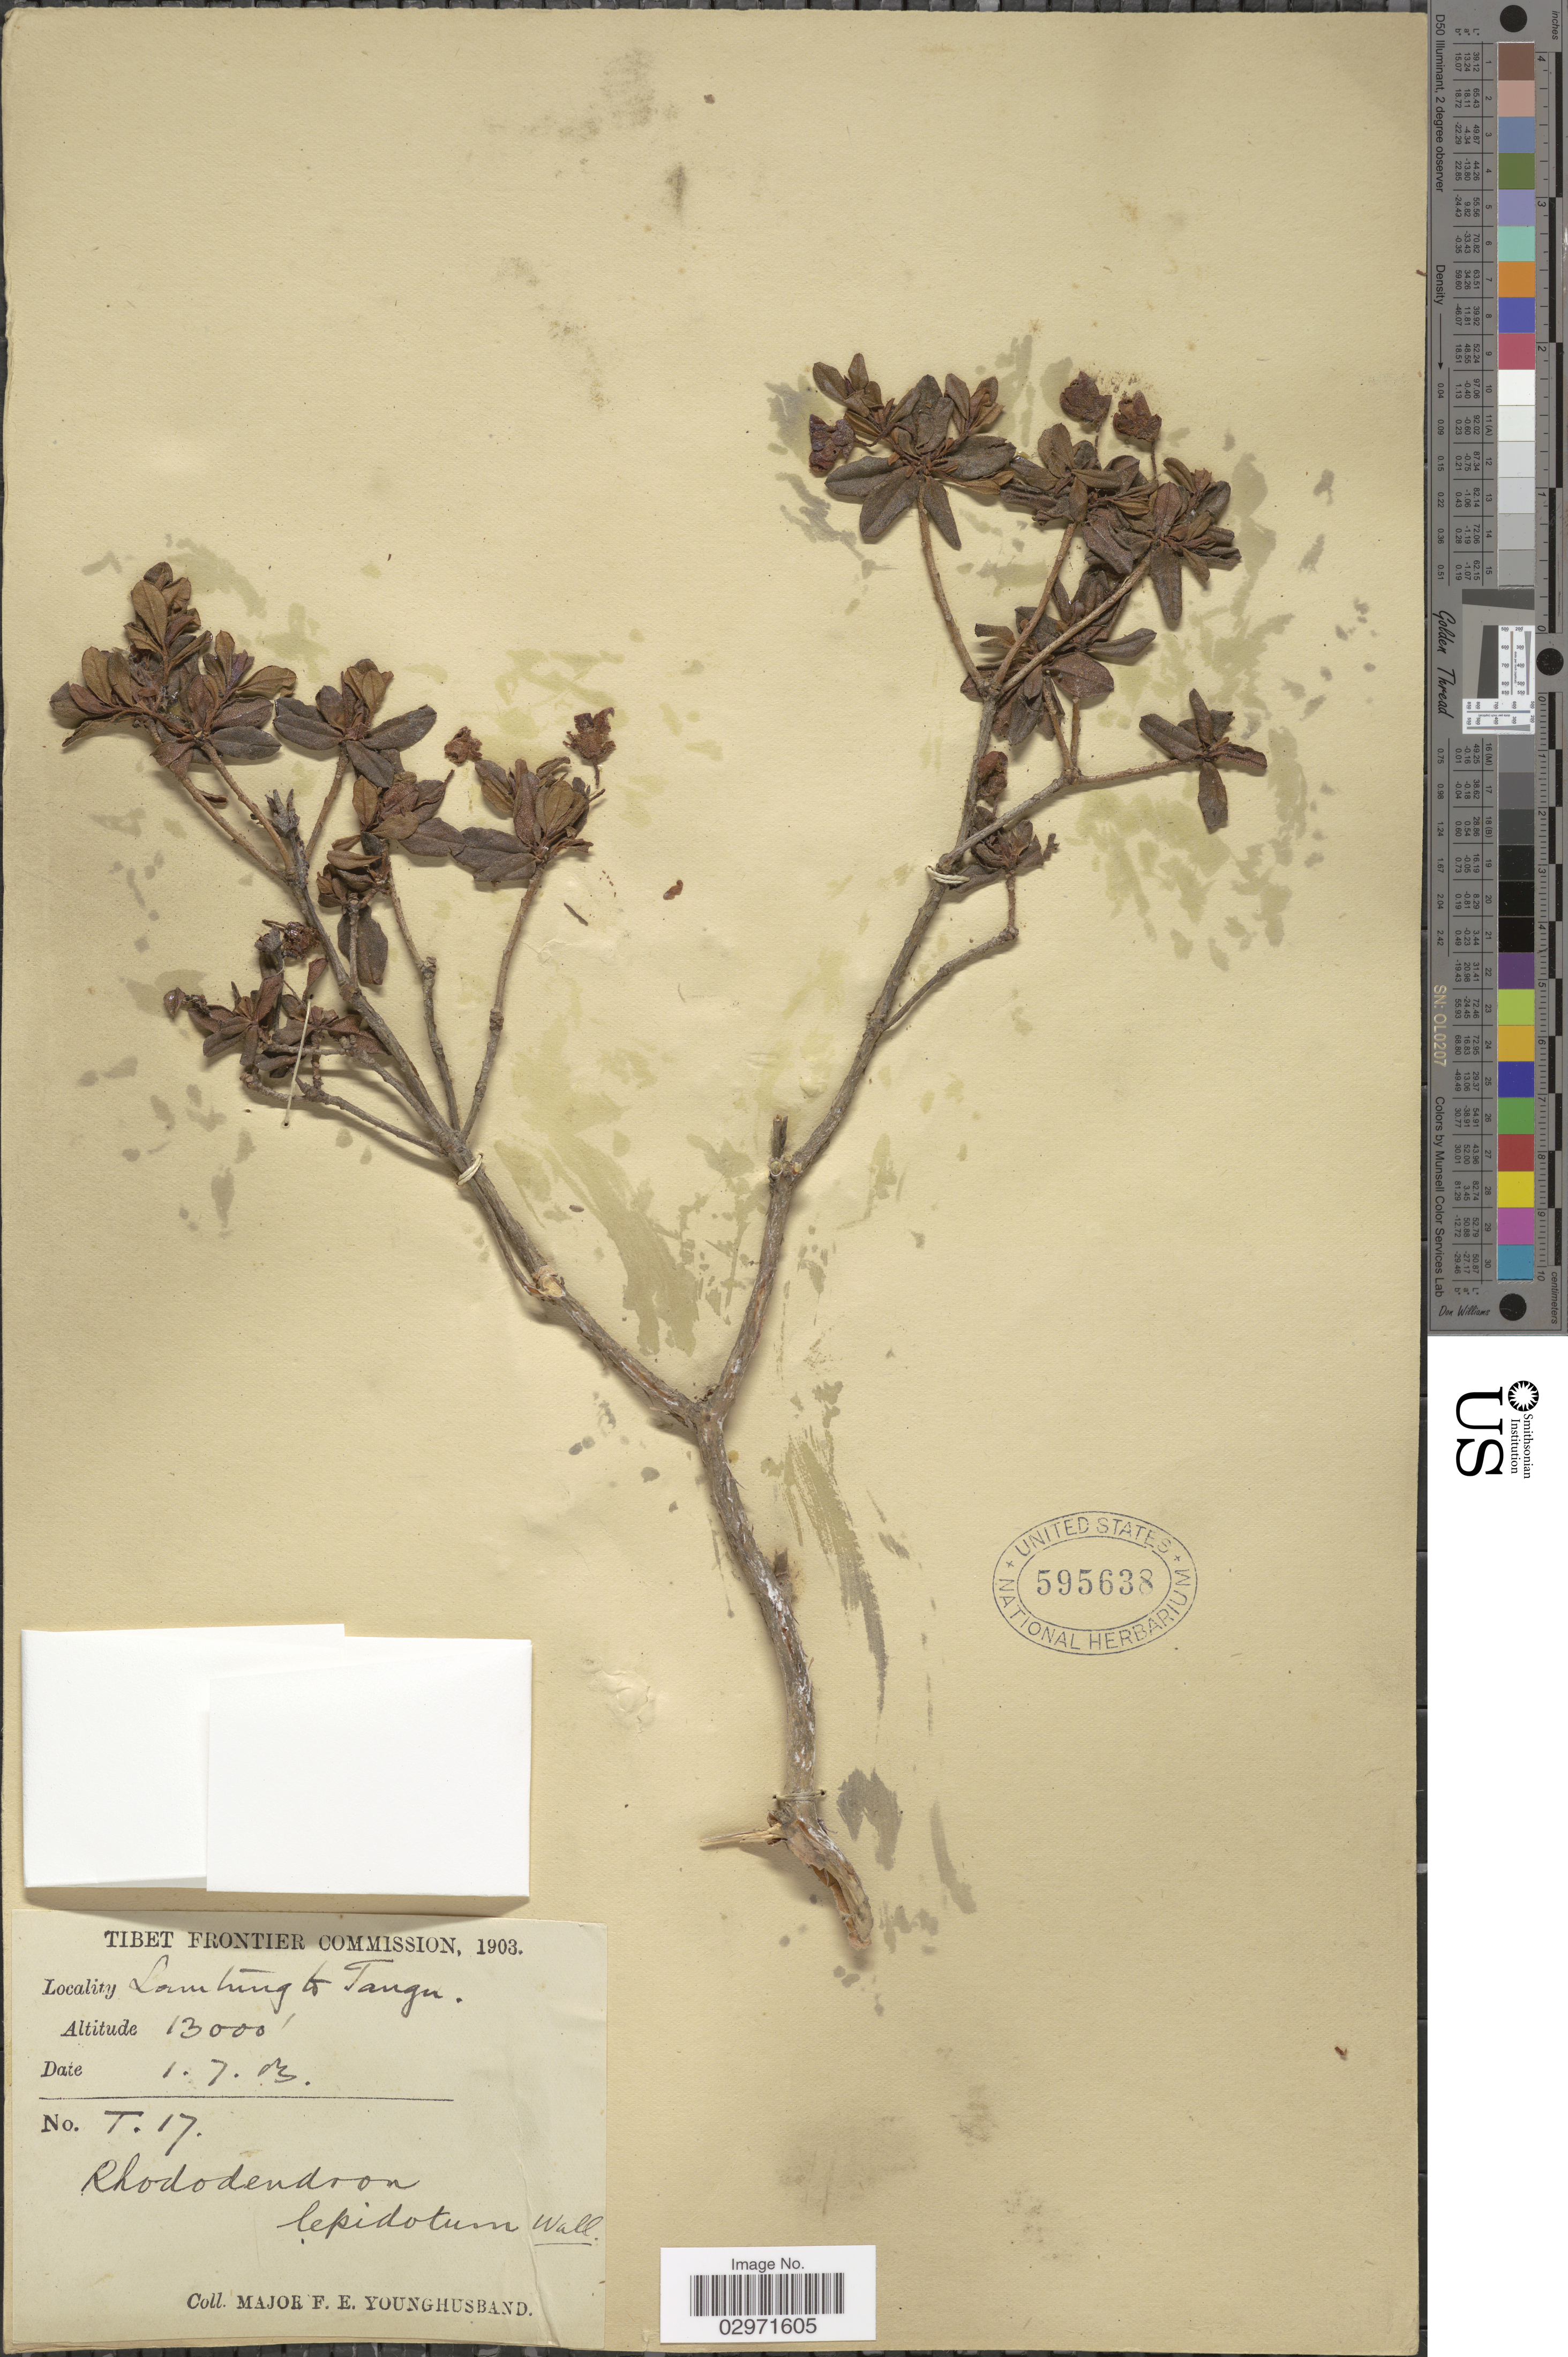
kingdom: Plantae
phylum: Tracheophyta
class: Magnoliopsida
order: Ericales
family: Ericaceae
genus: Rhododendron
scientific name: Rhododendron lepidotum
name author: Wall. ex G. Don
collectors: F. Younghusband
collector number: T17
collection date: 1903-07-01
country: China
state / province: Xizang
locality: Lamtung to Tangu.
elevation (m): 3962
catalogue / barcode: US 595638